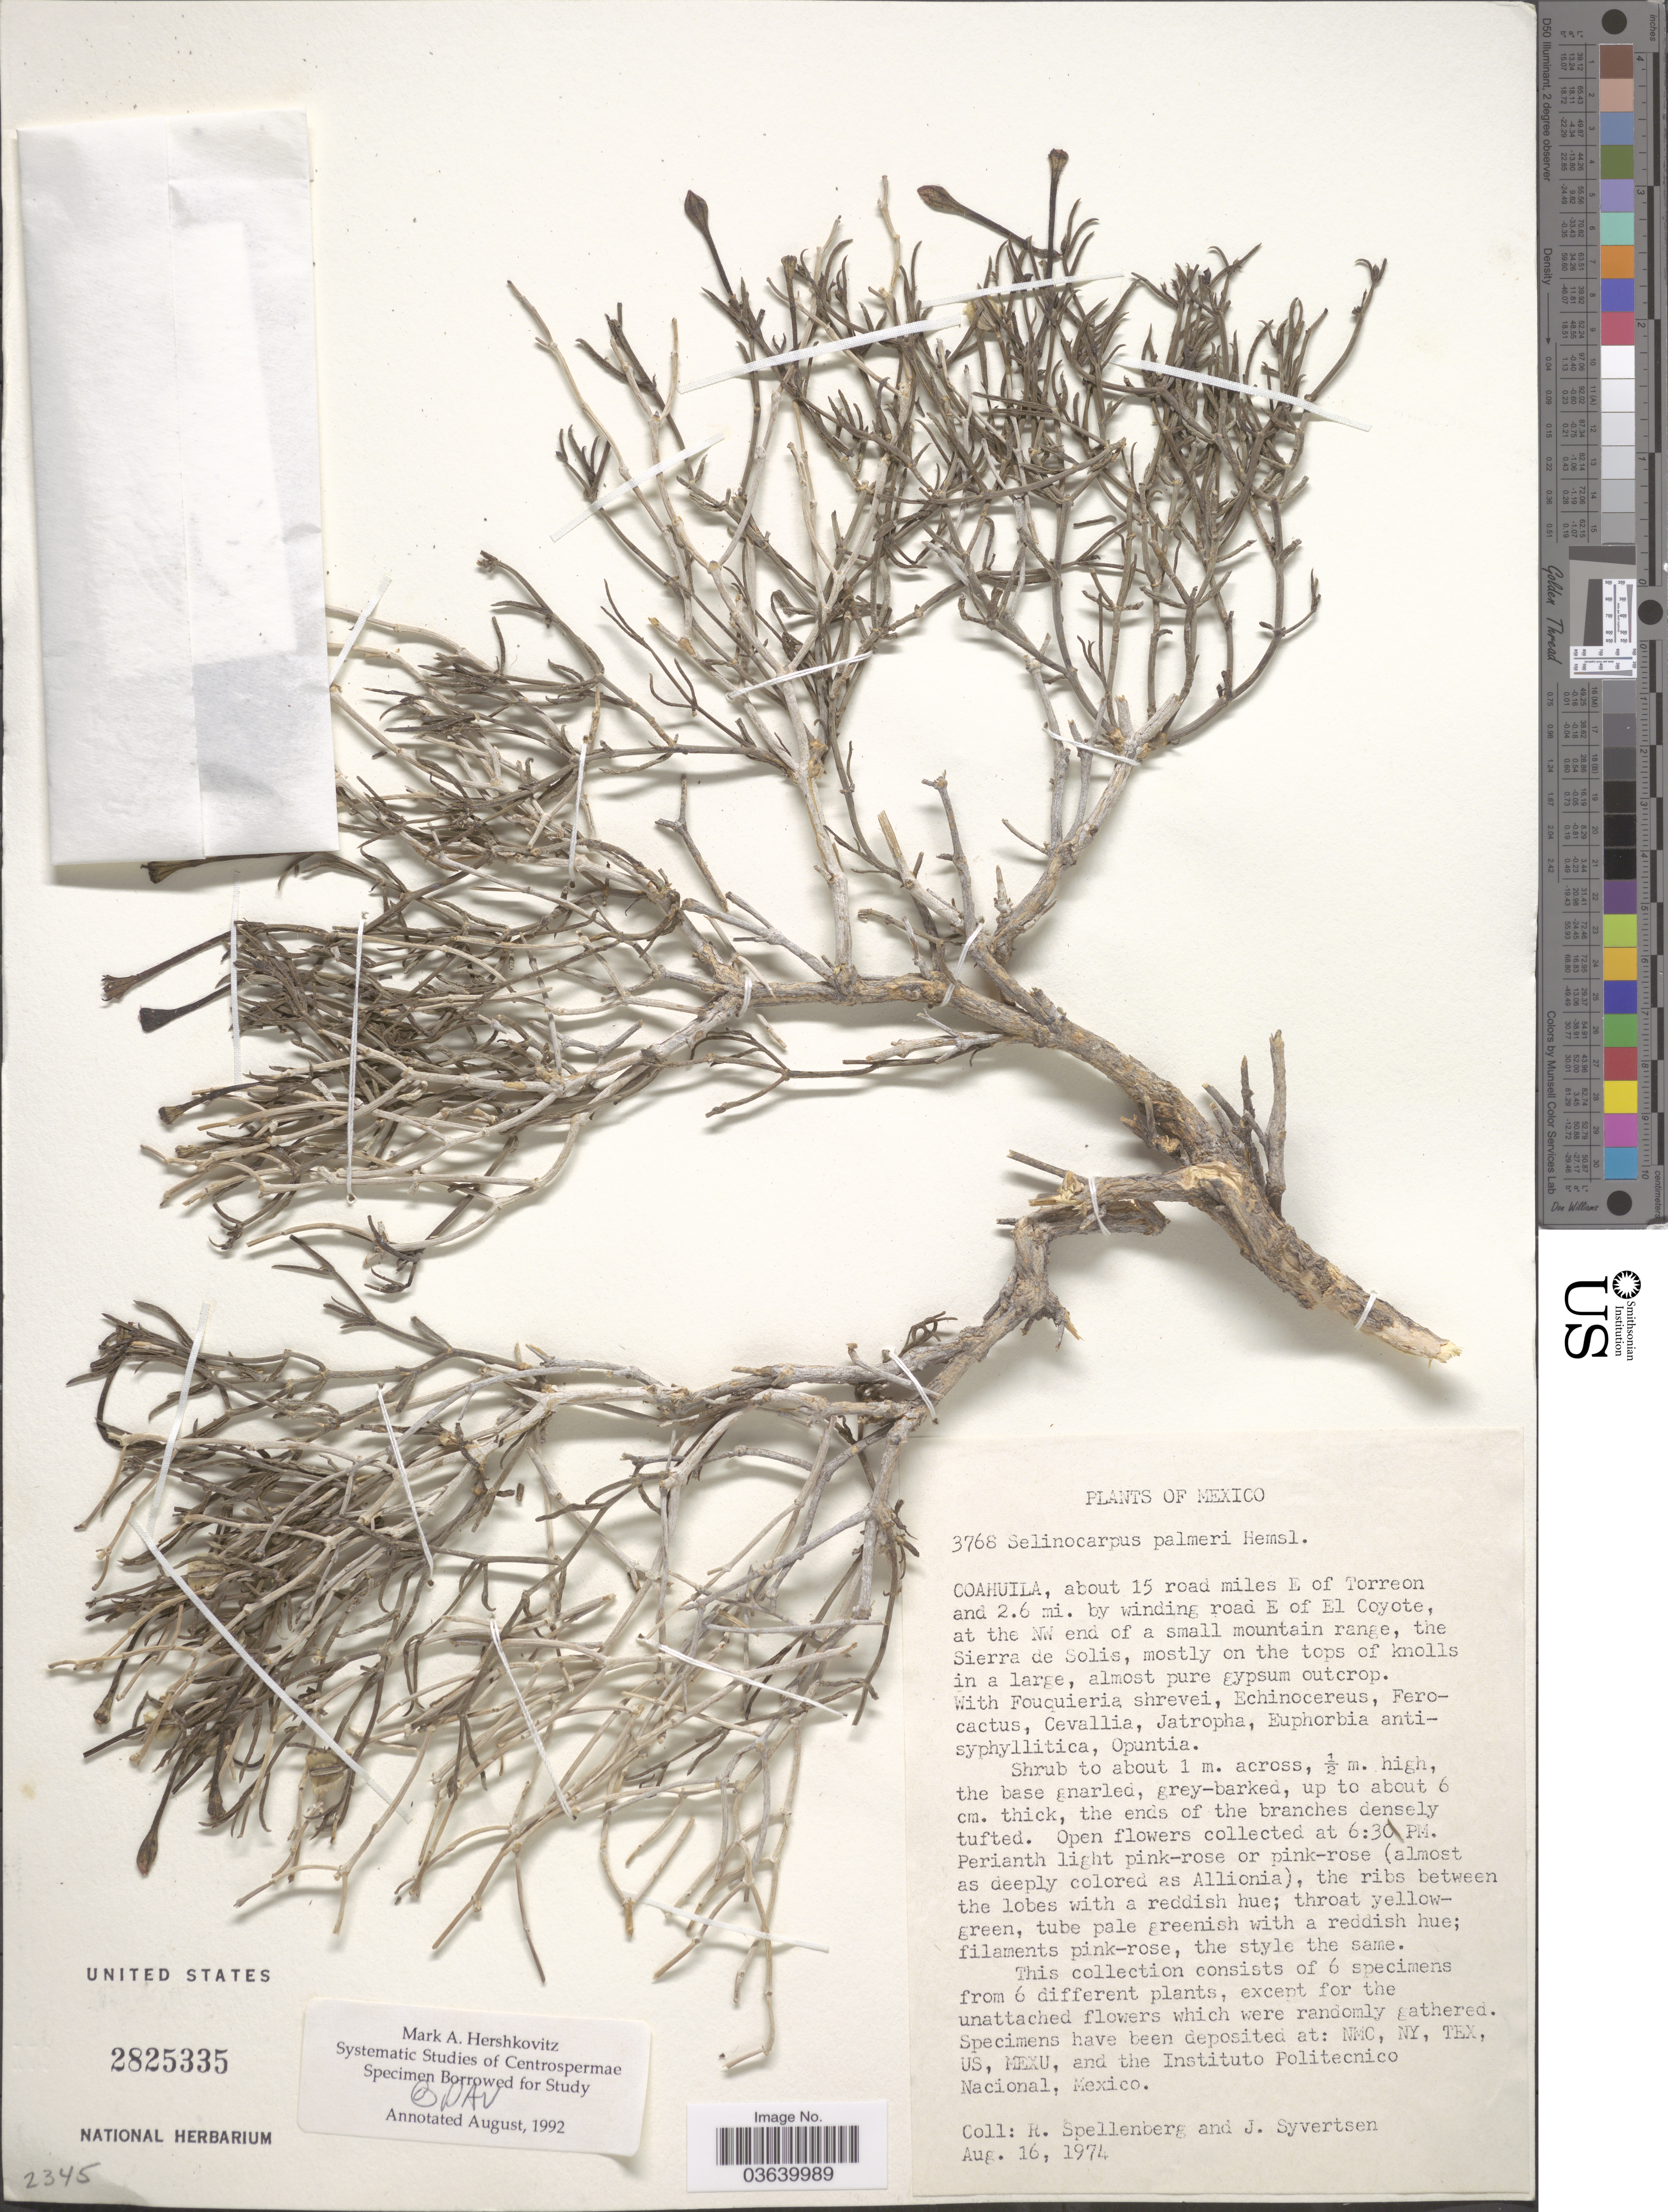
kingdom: Plantae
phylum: Tracheophyta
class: Magnoliopsida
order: Caryophyllales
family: Nyctaginaceae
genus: Acleisanthes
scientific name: Acleisanthes palmeri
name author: (Hemsl.) R.A. Levin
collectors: R. Spellenberg & J. Syvertsen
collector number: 3768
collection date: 1974-08-16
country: Mexico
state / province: Coahuila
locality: About 15 road miles E of Torreon and 2.6 mi. by winding road E of El Coyote, at the NW end of a small mountain range, the Sierra de Solis.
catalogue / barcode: US 2825335